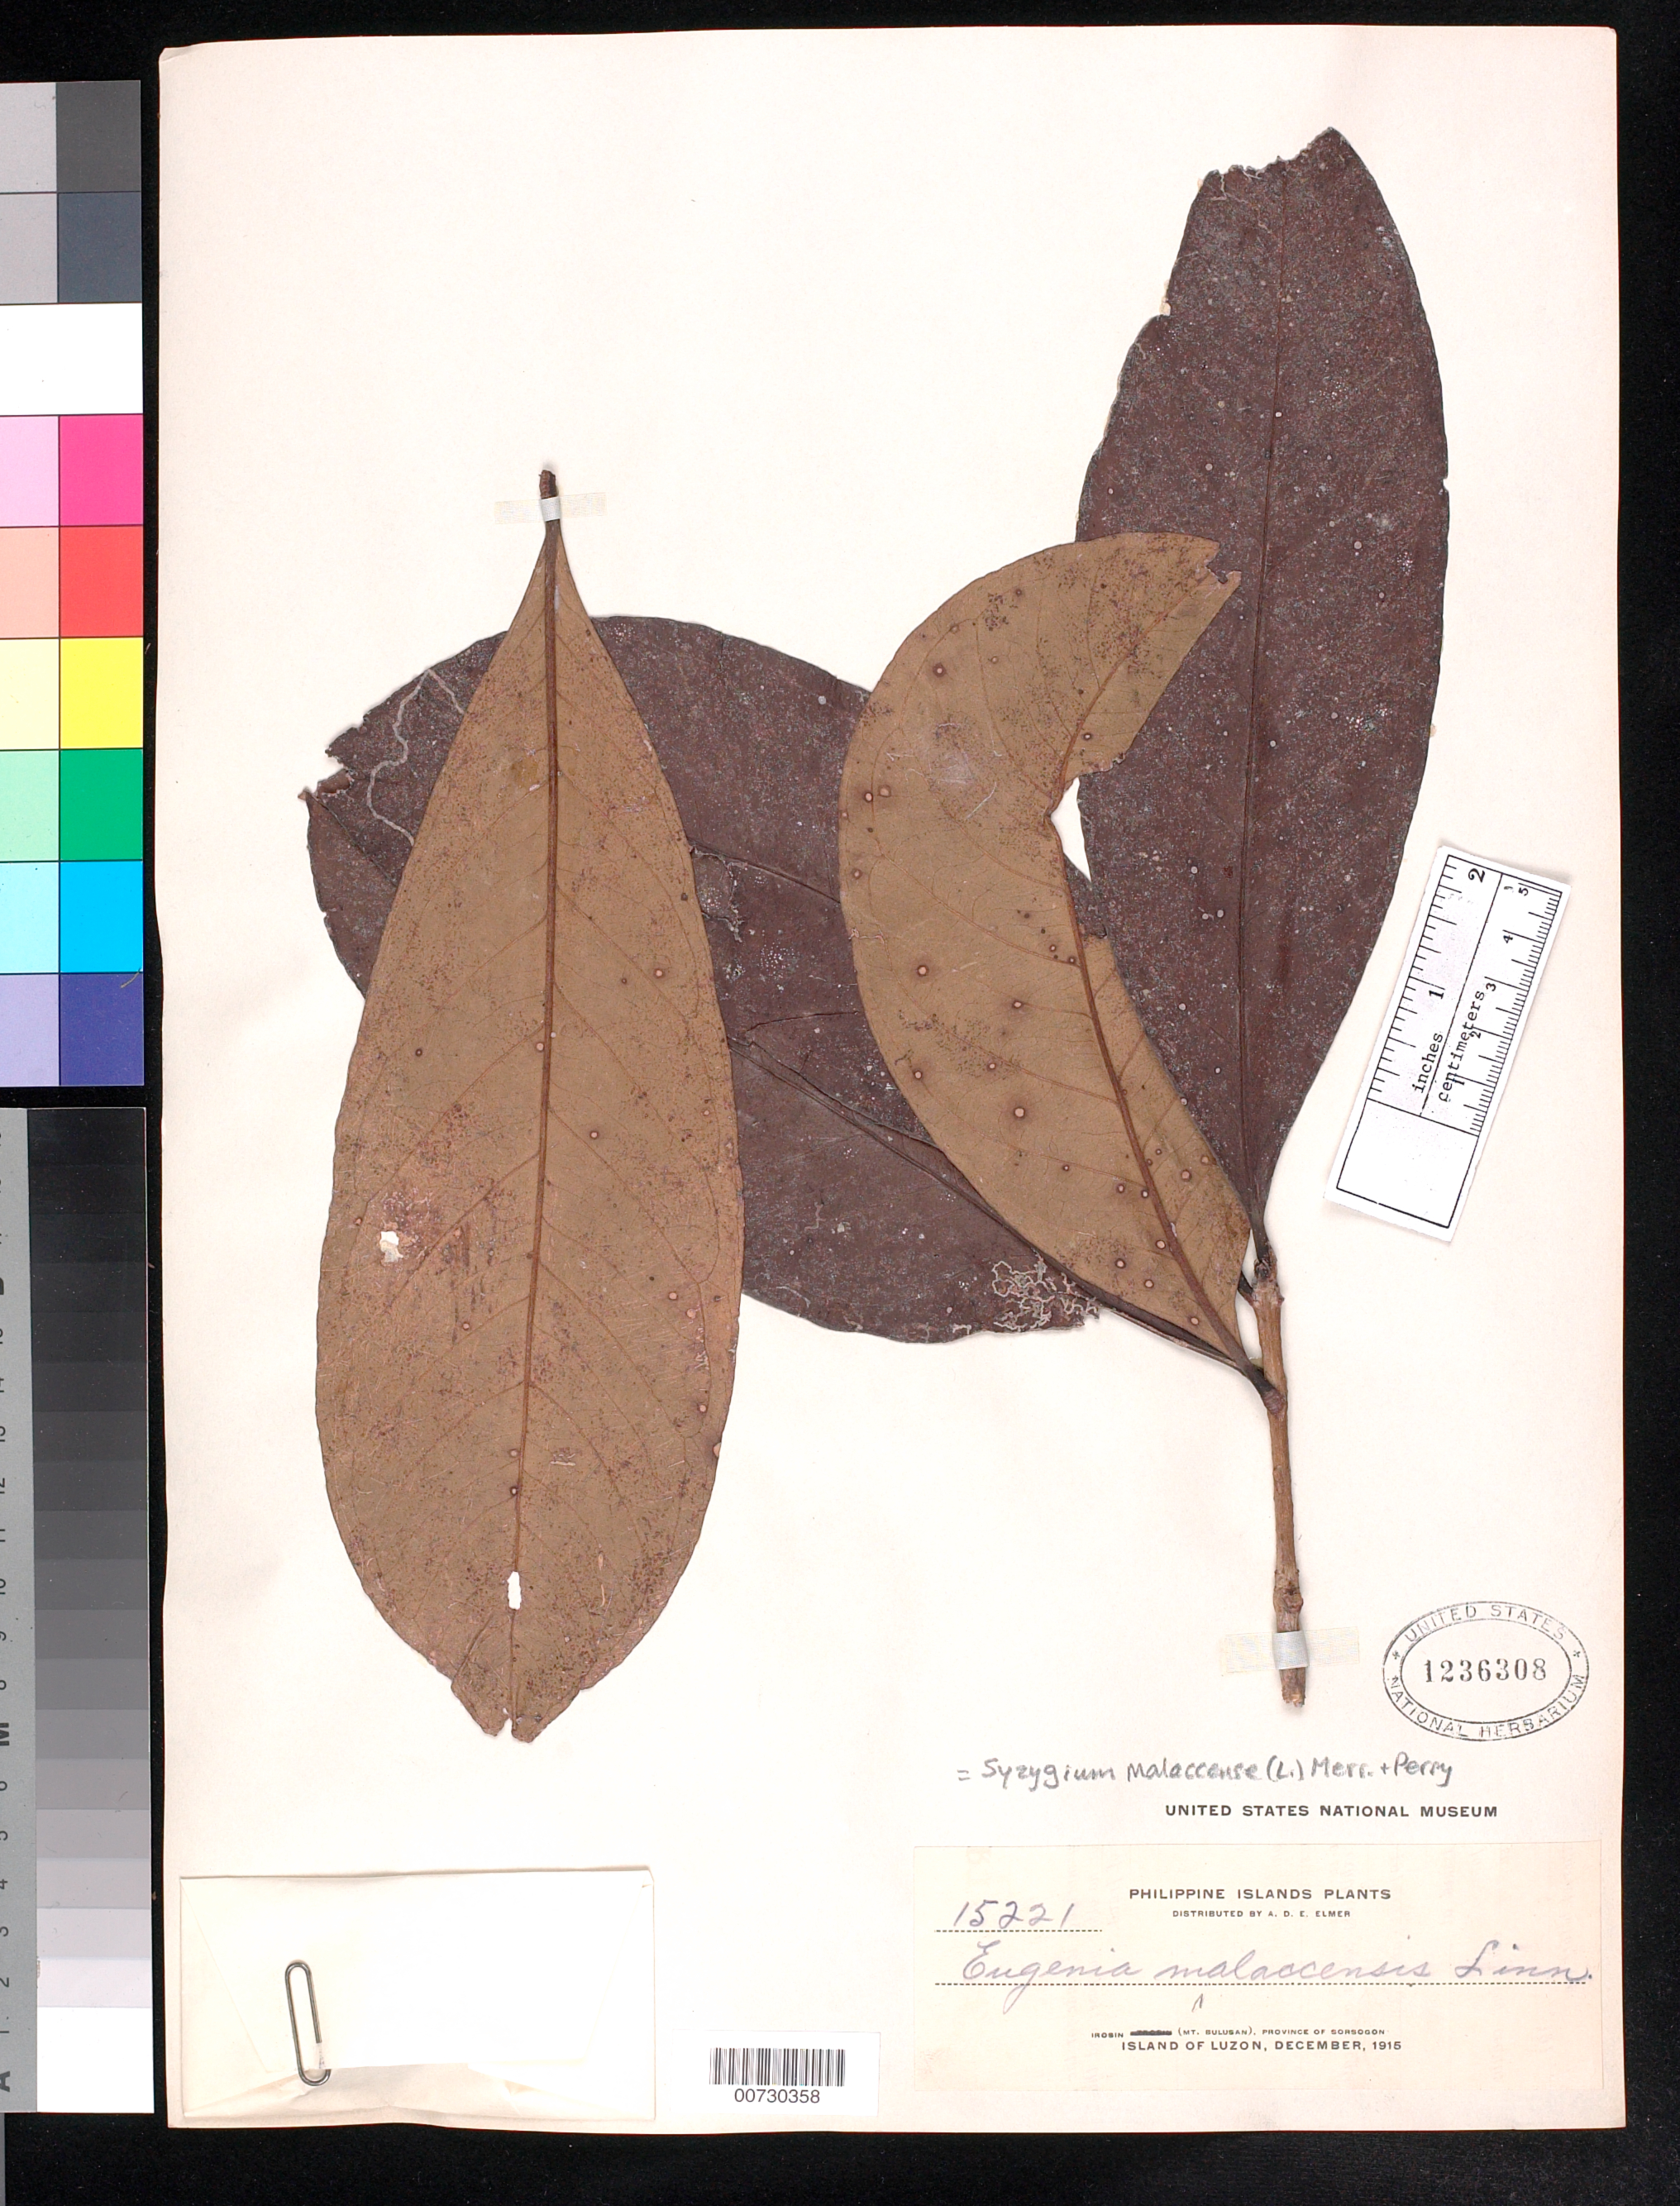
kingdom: Plantae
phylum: Tracheophyta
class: Magnoliopsida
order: Myrtales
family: Myrtaceae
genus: Syzygium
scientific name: Syzygium malaccense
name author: (L.) Merr. & L.M. Perry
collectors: A. D. E. Elmer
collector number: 15221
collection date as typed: Dec 1915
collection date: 1915-12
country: Philippines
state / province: Bicol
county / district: Sorsogon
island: Luzon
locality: Irosin (Mt. Bulusan), Province of Sorsogon, Island of Luzon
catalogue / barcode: US 1236308